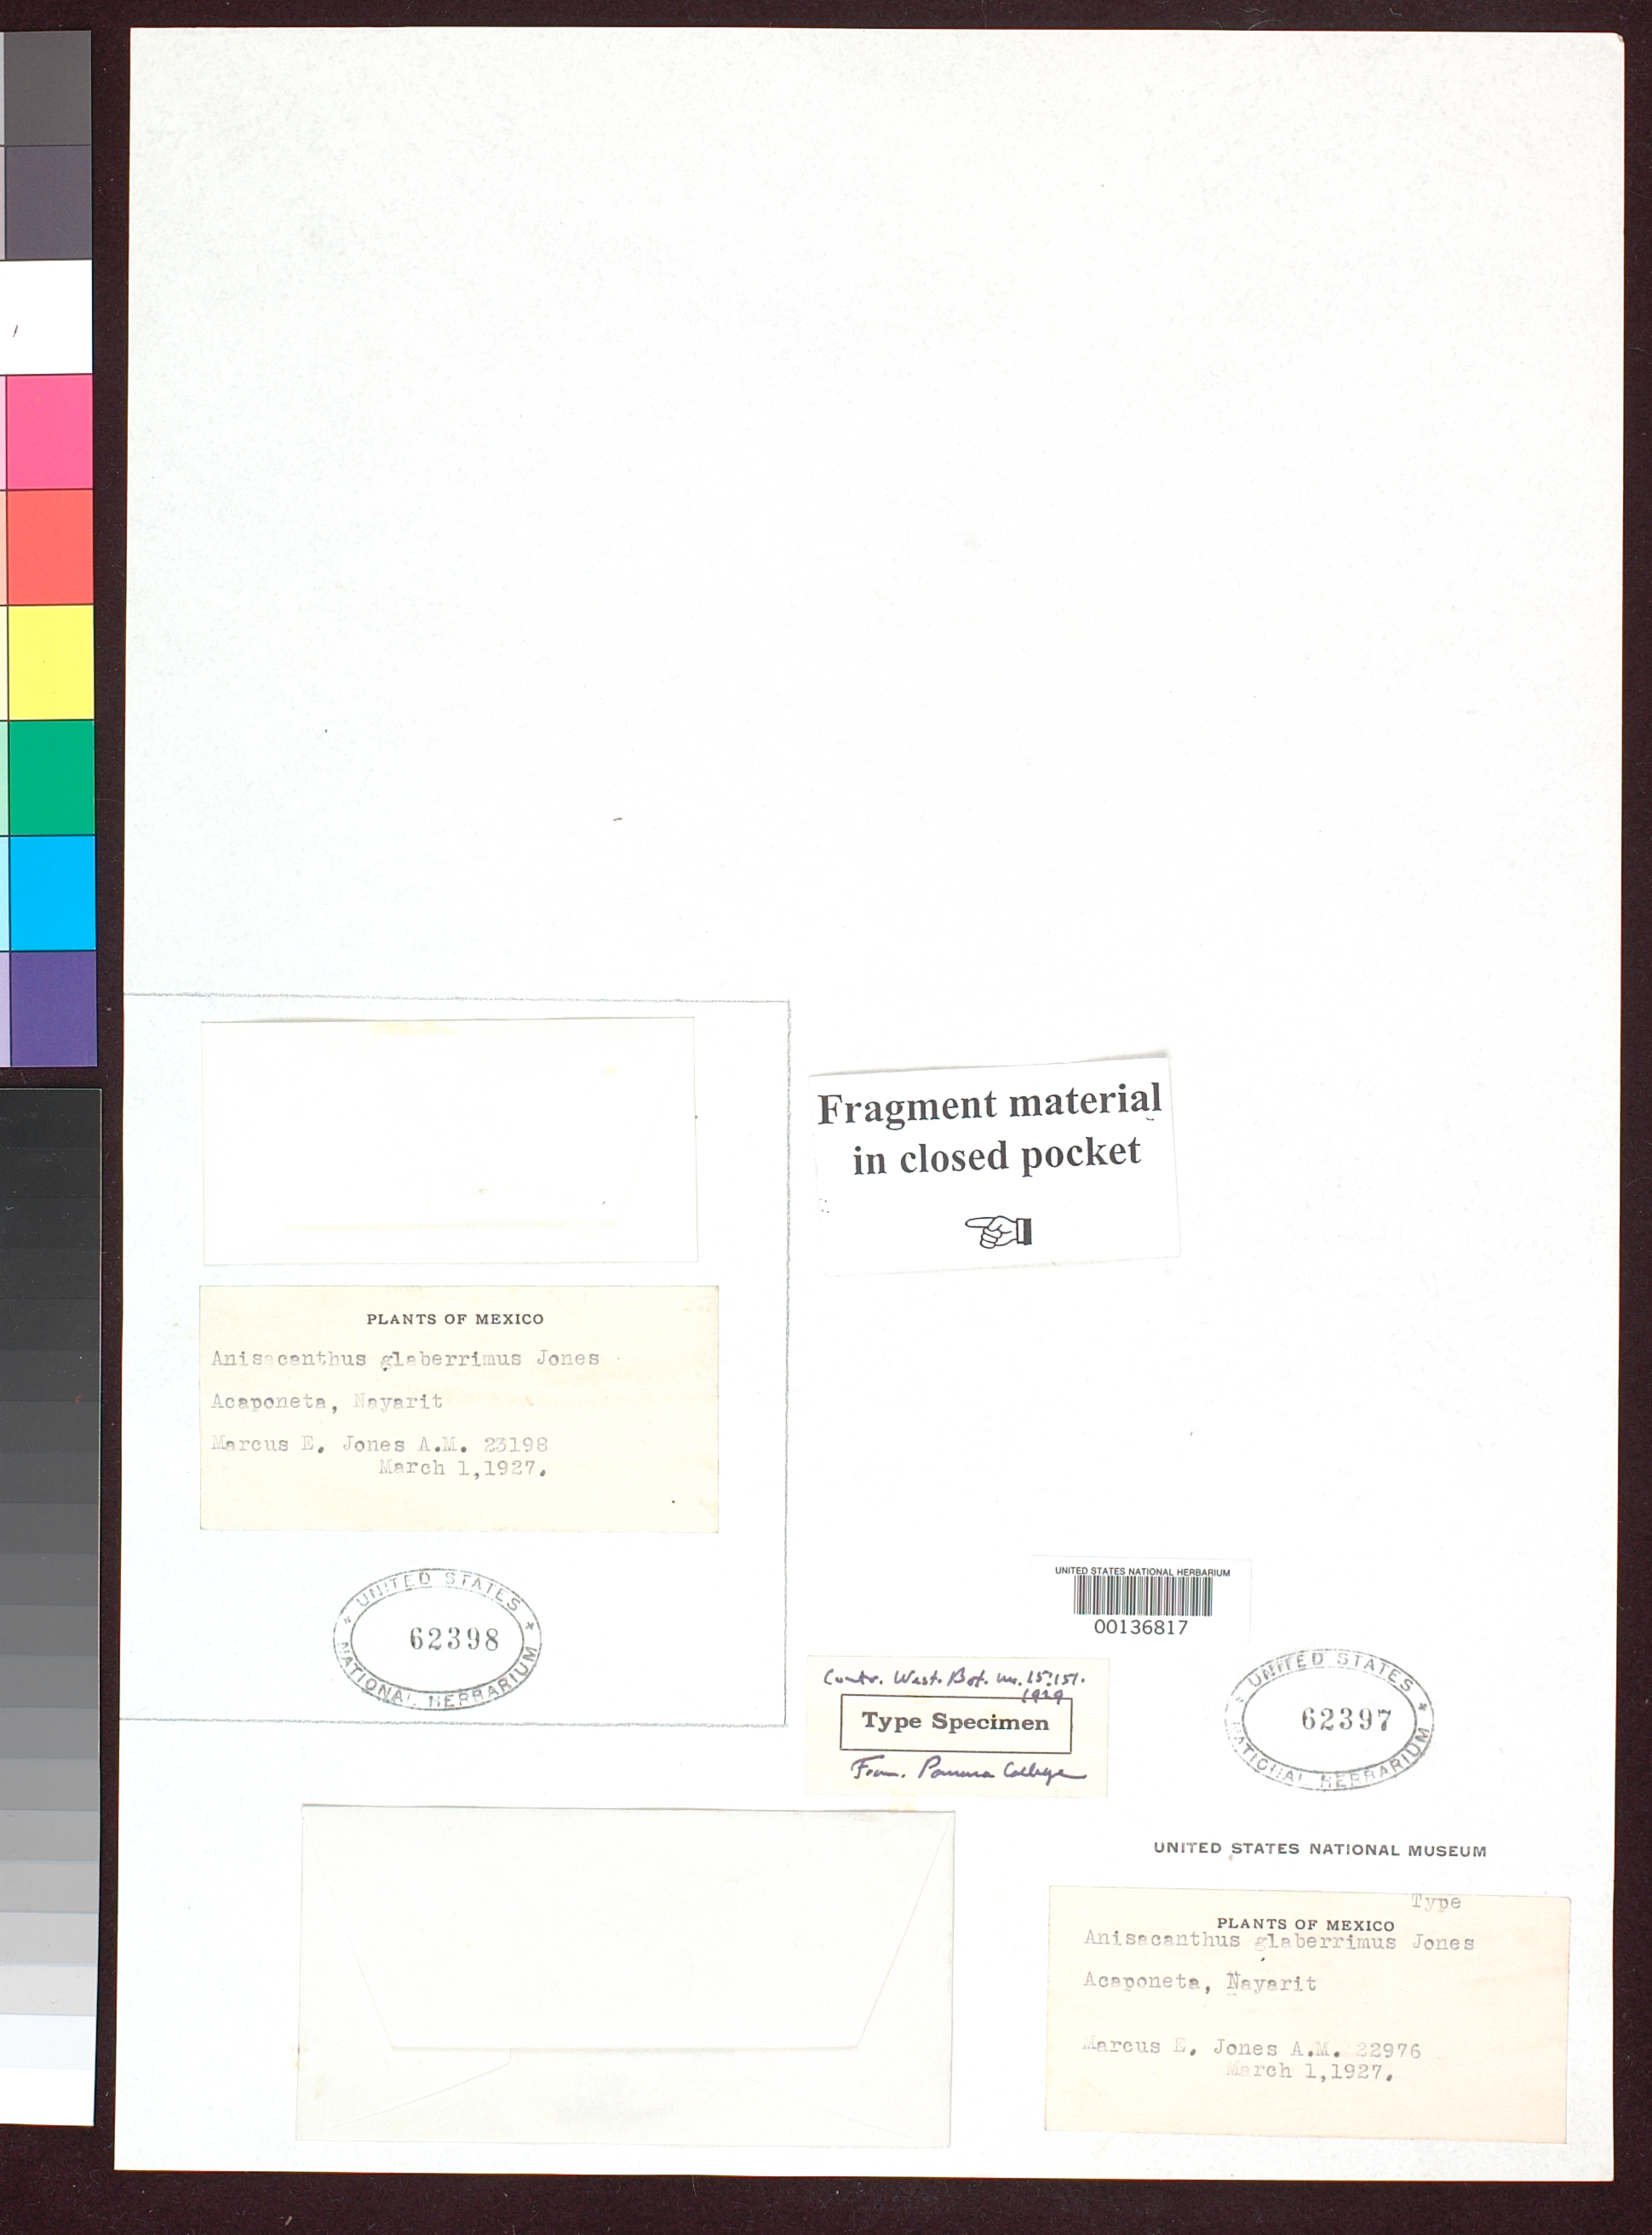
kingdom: Plantae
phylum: Tracheophyta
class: Magnoliopsida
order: Lamiales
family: Acanthaceae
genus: Anisacanthus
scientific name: Anisacanthus glaberrimus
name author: M.E. Jones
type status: Isotype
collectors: M. E. Jones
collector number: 22976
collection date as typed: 01 Mar 1927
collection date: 1927-03-01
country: Mexico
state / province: Nayarit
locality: El Tigre mine.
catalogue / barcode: US 62397